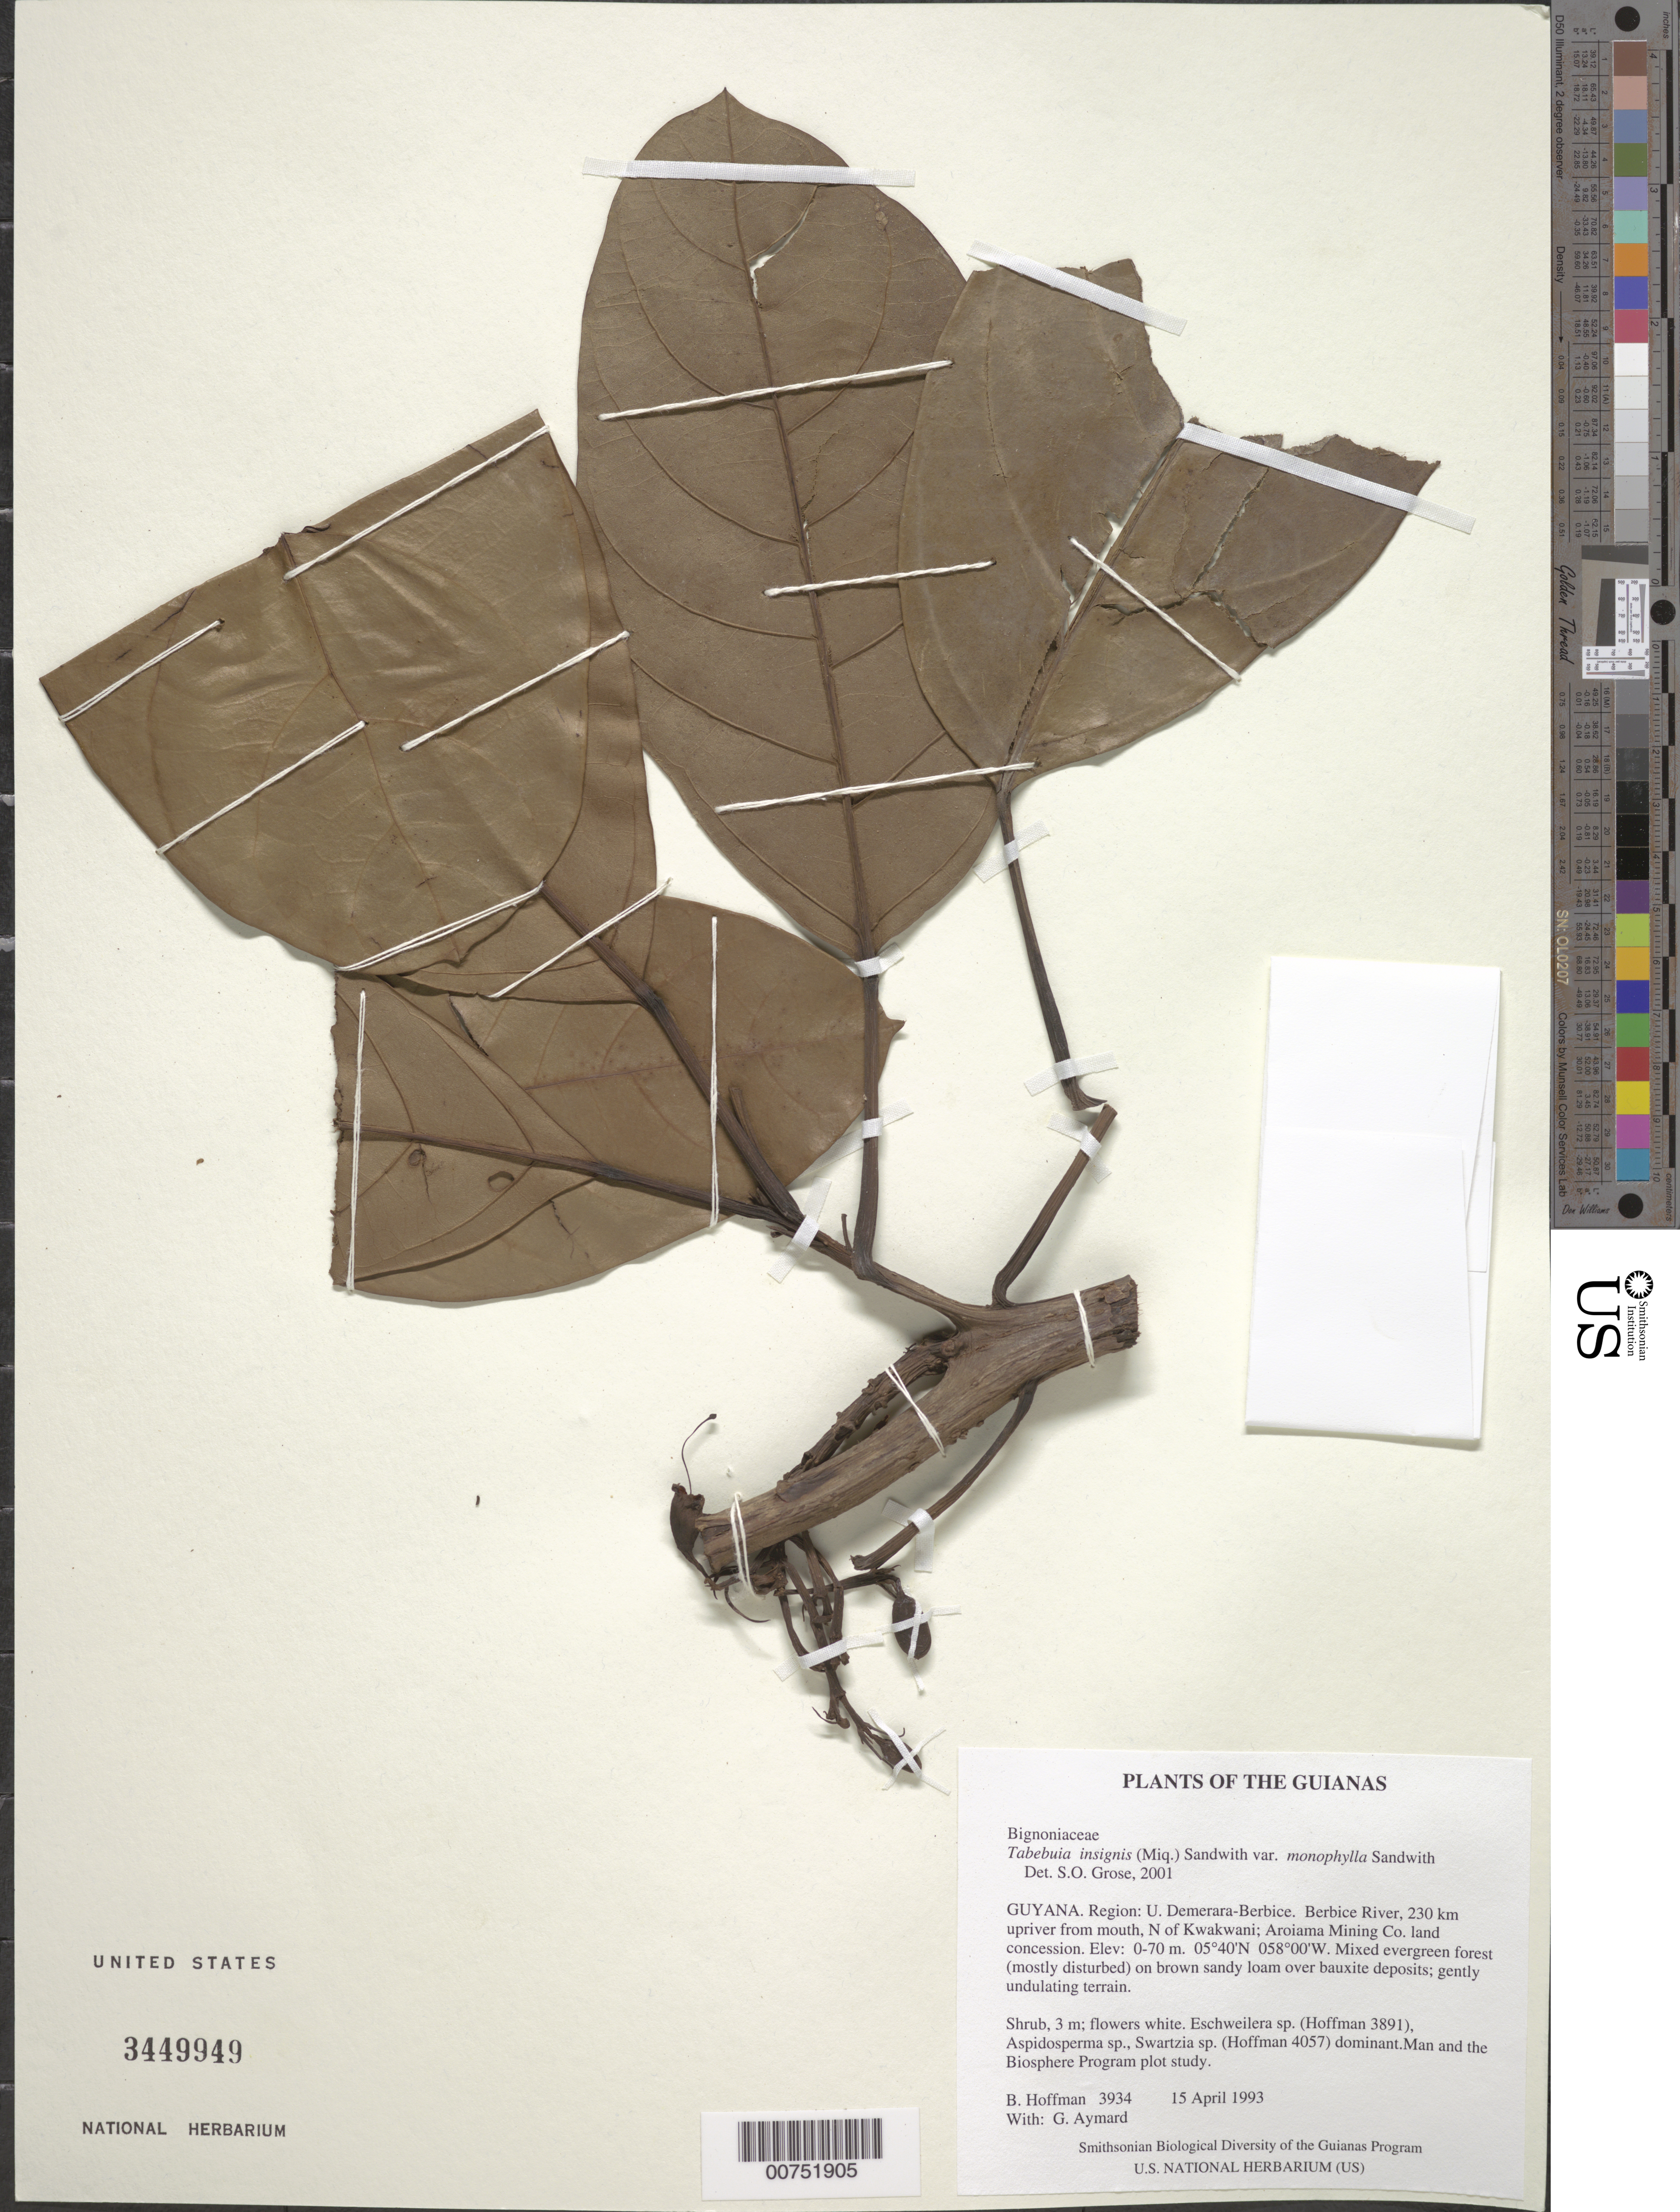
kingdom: Plantae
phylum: Tracheophyta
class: Magnoliopsida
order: Lamiales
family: Bignoniaceae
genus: Tabebuia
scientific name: Tabebuia insignis var. monophylla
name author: Sandwith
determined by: Grose, S. O.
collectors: B. Hoffman & G. A. Aymard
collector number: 3934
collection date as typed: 15 April 1993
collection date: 1993-04-15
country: Guyana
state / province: U. Demerara-Berbice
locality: Berbice River, 230 km upriver from mouth, N of Kwakwani; Aroiama Mining Co. land concession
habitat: Mixed evergreen forest (mostly disturbed) on brown sandy loam over bauxite deposits; gently undulating terrain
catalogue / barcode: US 3449949